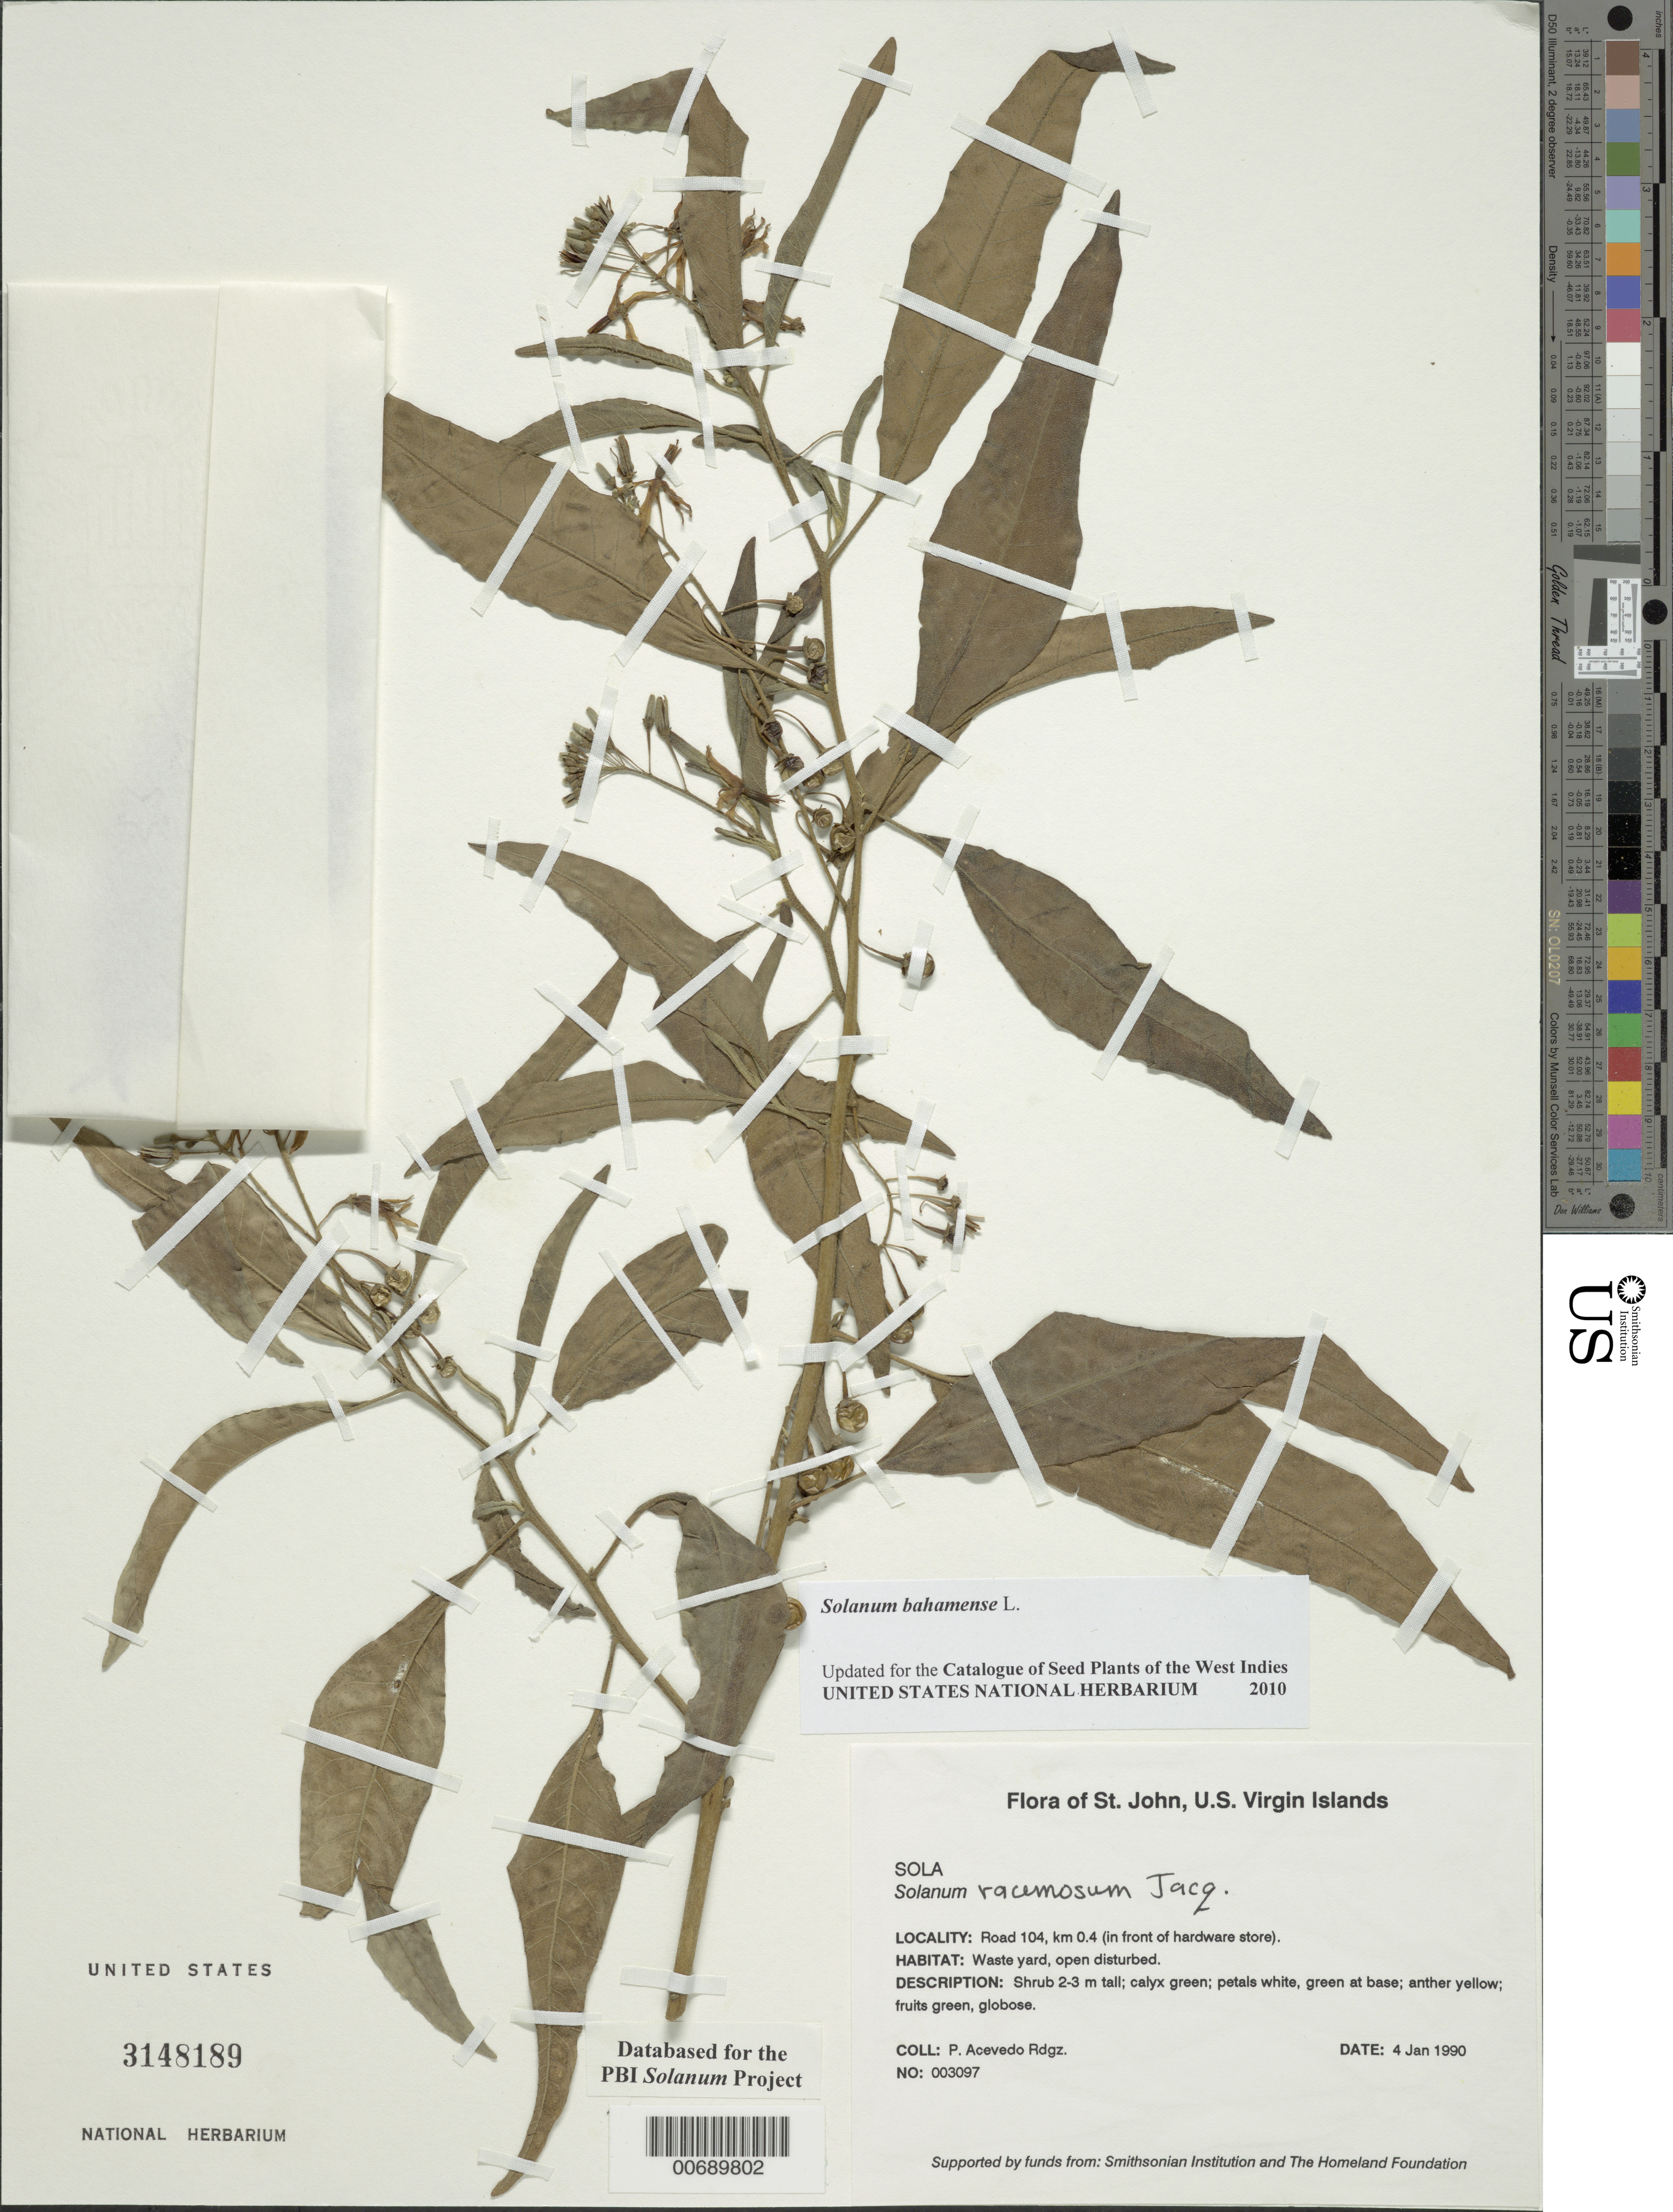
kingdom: Plantae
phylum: Tracheophyta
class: Magnoliopsida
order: Solanales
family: Solanaceae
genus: Solanum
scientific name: Solanum bahamense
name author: L.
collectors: P. Acevedo-Rodr.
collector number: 3097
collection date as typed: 04 Jan 1990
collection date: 1990-01-04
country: U.S. Virgin Islands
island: St. John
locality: Cruz Bay Quarter; Road 104, km 0.4 (in front of hardware store).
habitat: Waste yard, open disturbed.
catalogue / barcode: US 3148189